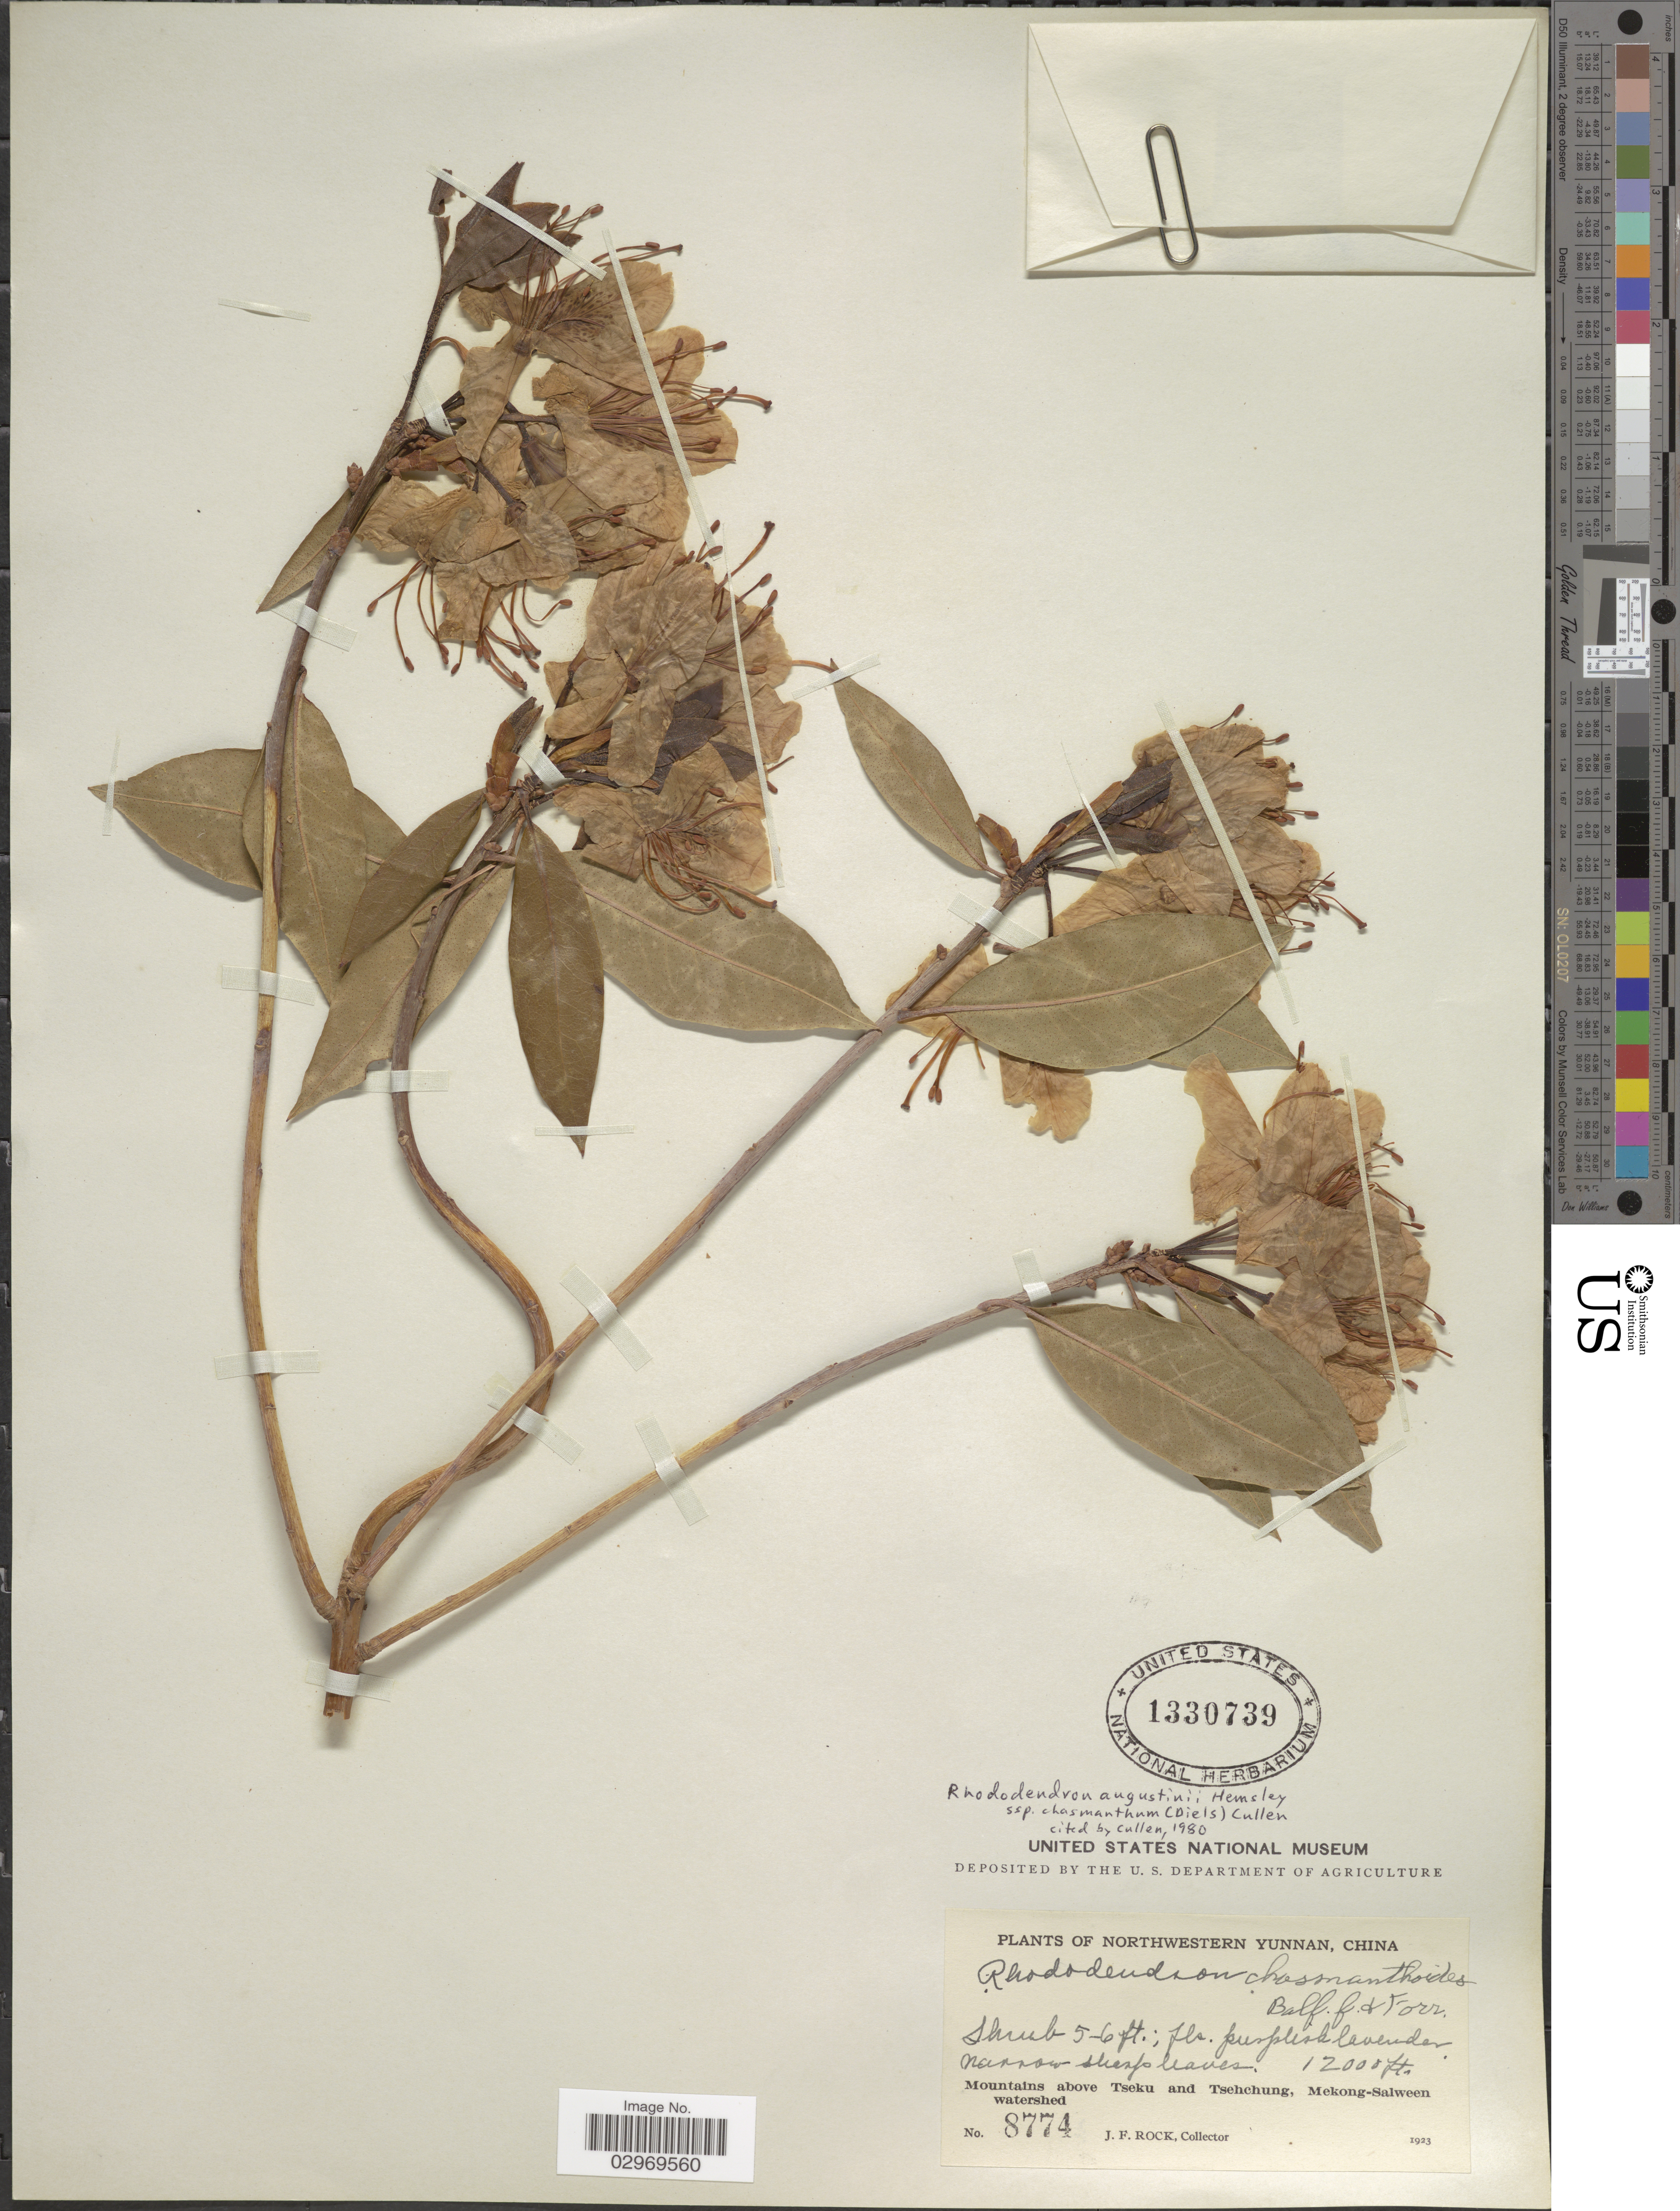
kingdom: Plantae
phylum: Tracheophyta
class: Magnoliopsida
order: Ericales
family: Ericaceae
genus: Rhododendron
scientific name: Rhododendron augustinei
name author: Hemsl.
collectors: J. Rock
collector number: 8774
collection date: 1923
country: China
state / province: Yunnan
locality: Northwestern Yunnan, Mountains above Tseku and Tsehchung, Mekong-Salween watershed.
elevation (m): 3658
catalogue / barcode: US 1330739